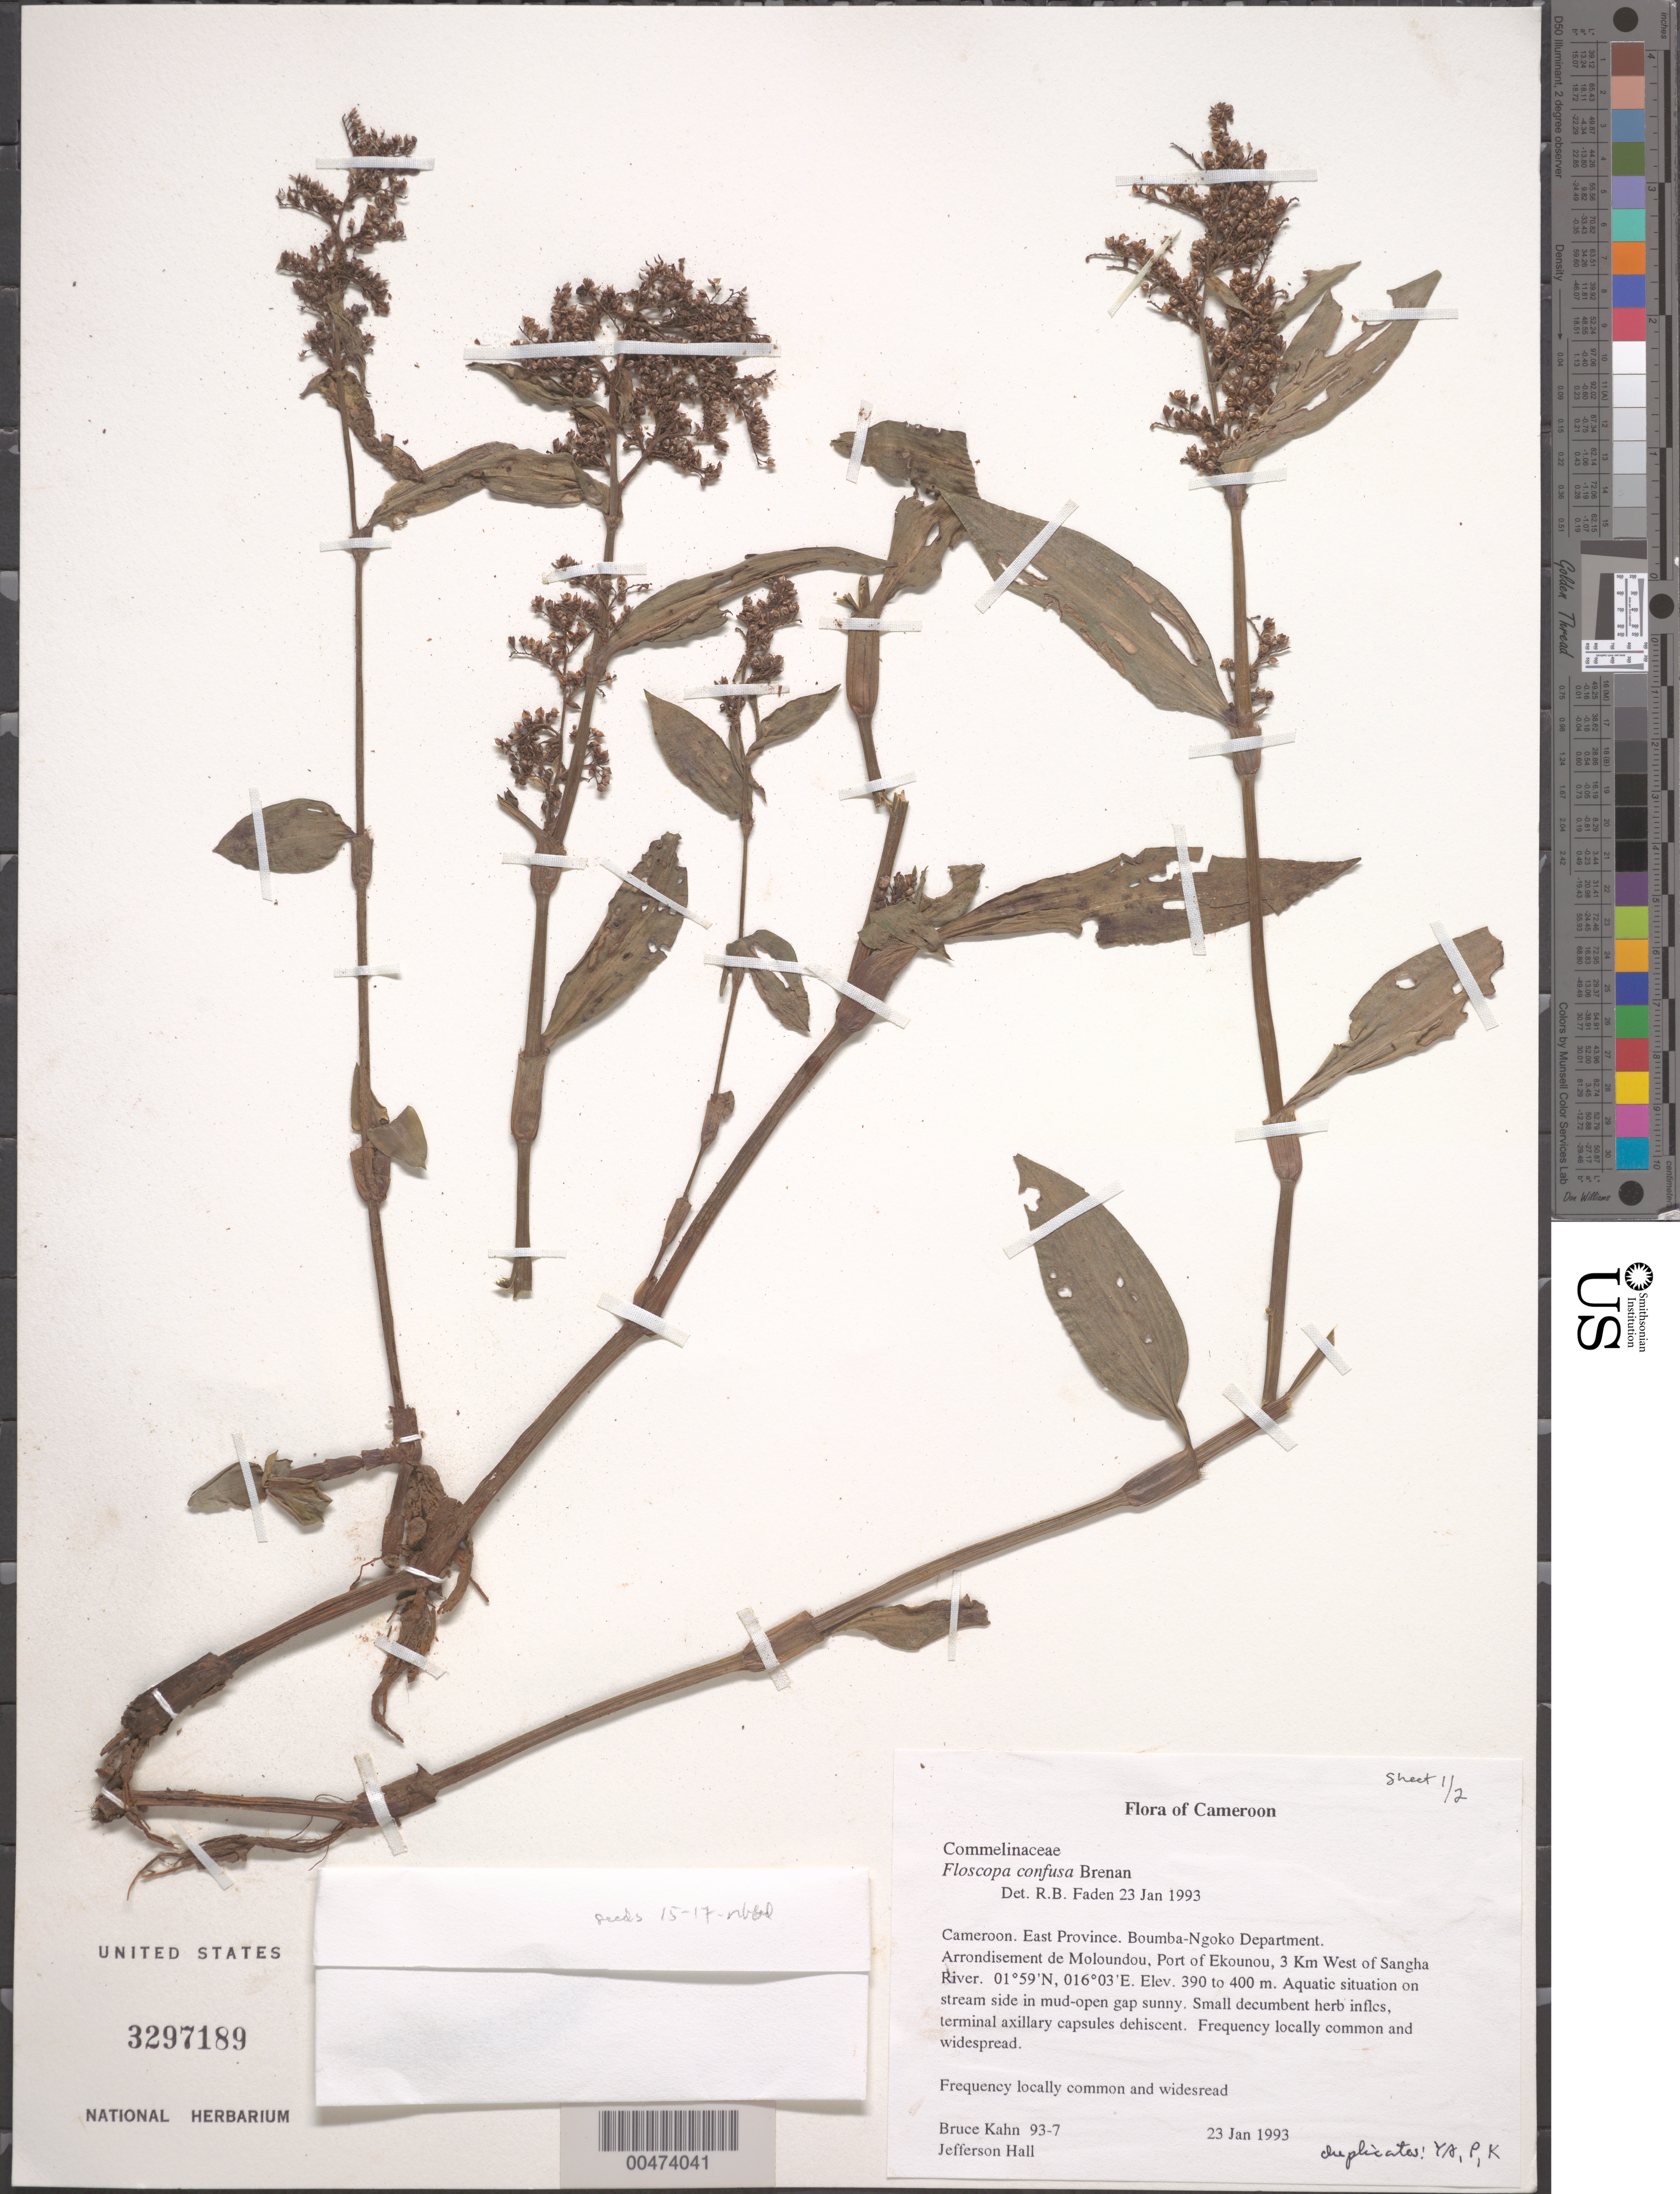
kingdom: Plantae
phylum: Tracheophyta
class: Liliopsida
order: Commelinales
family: Commelinaceae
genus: Floscopa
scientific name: Floscopa confusa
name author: Brenan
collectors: B. Kahn & J. Hall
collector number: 93-7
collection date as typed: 23 Jan 1993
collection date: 1993-01-23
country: Cameroon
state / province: Est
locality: Boumba-ngoko, moloundou arrondissement, lipondji, ekounou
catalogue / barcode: US 3297189